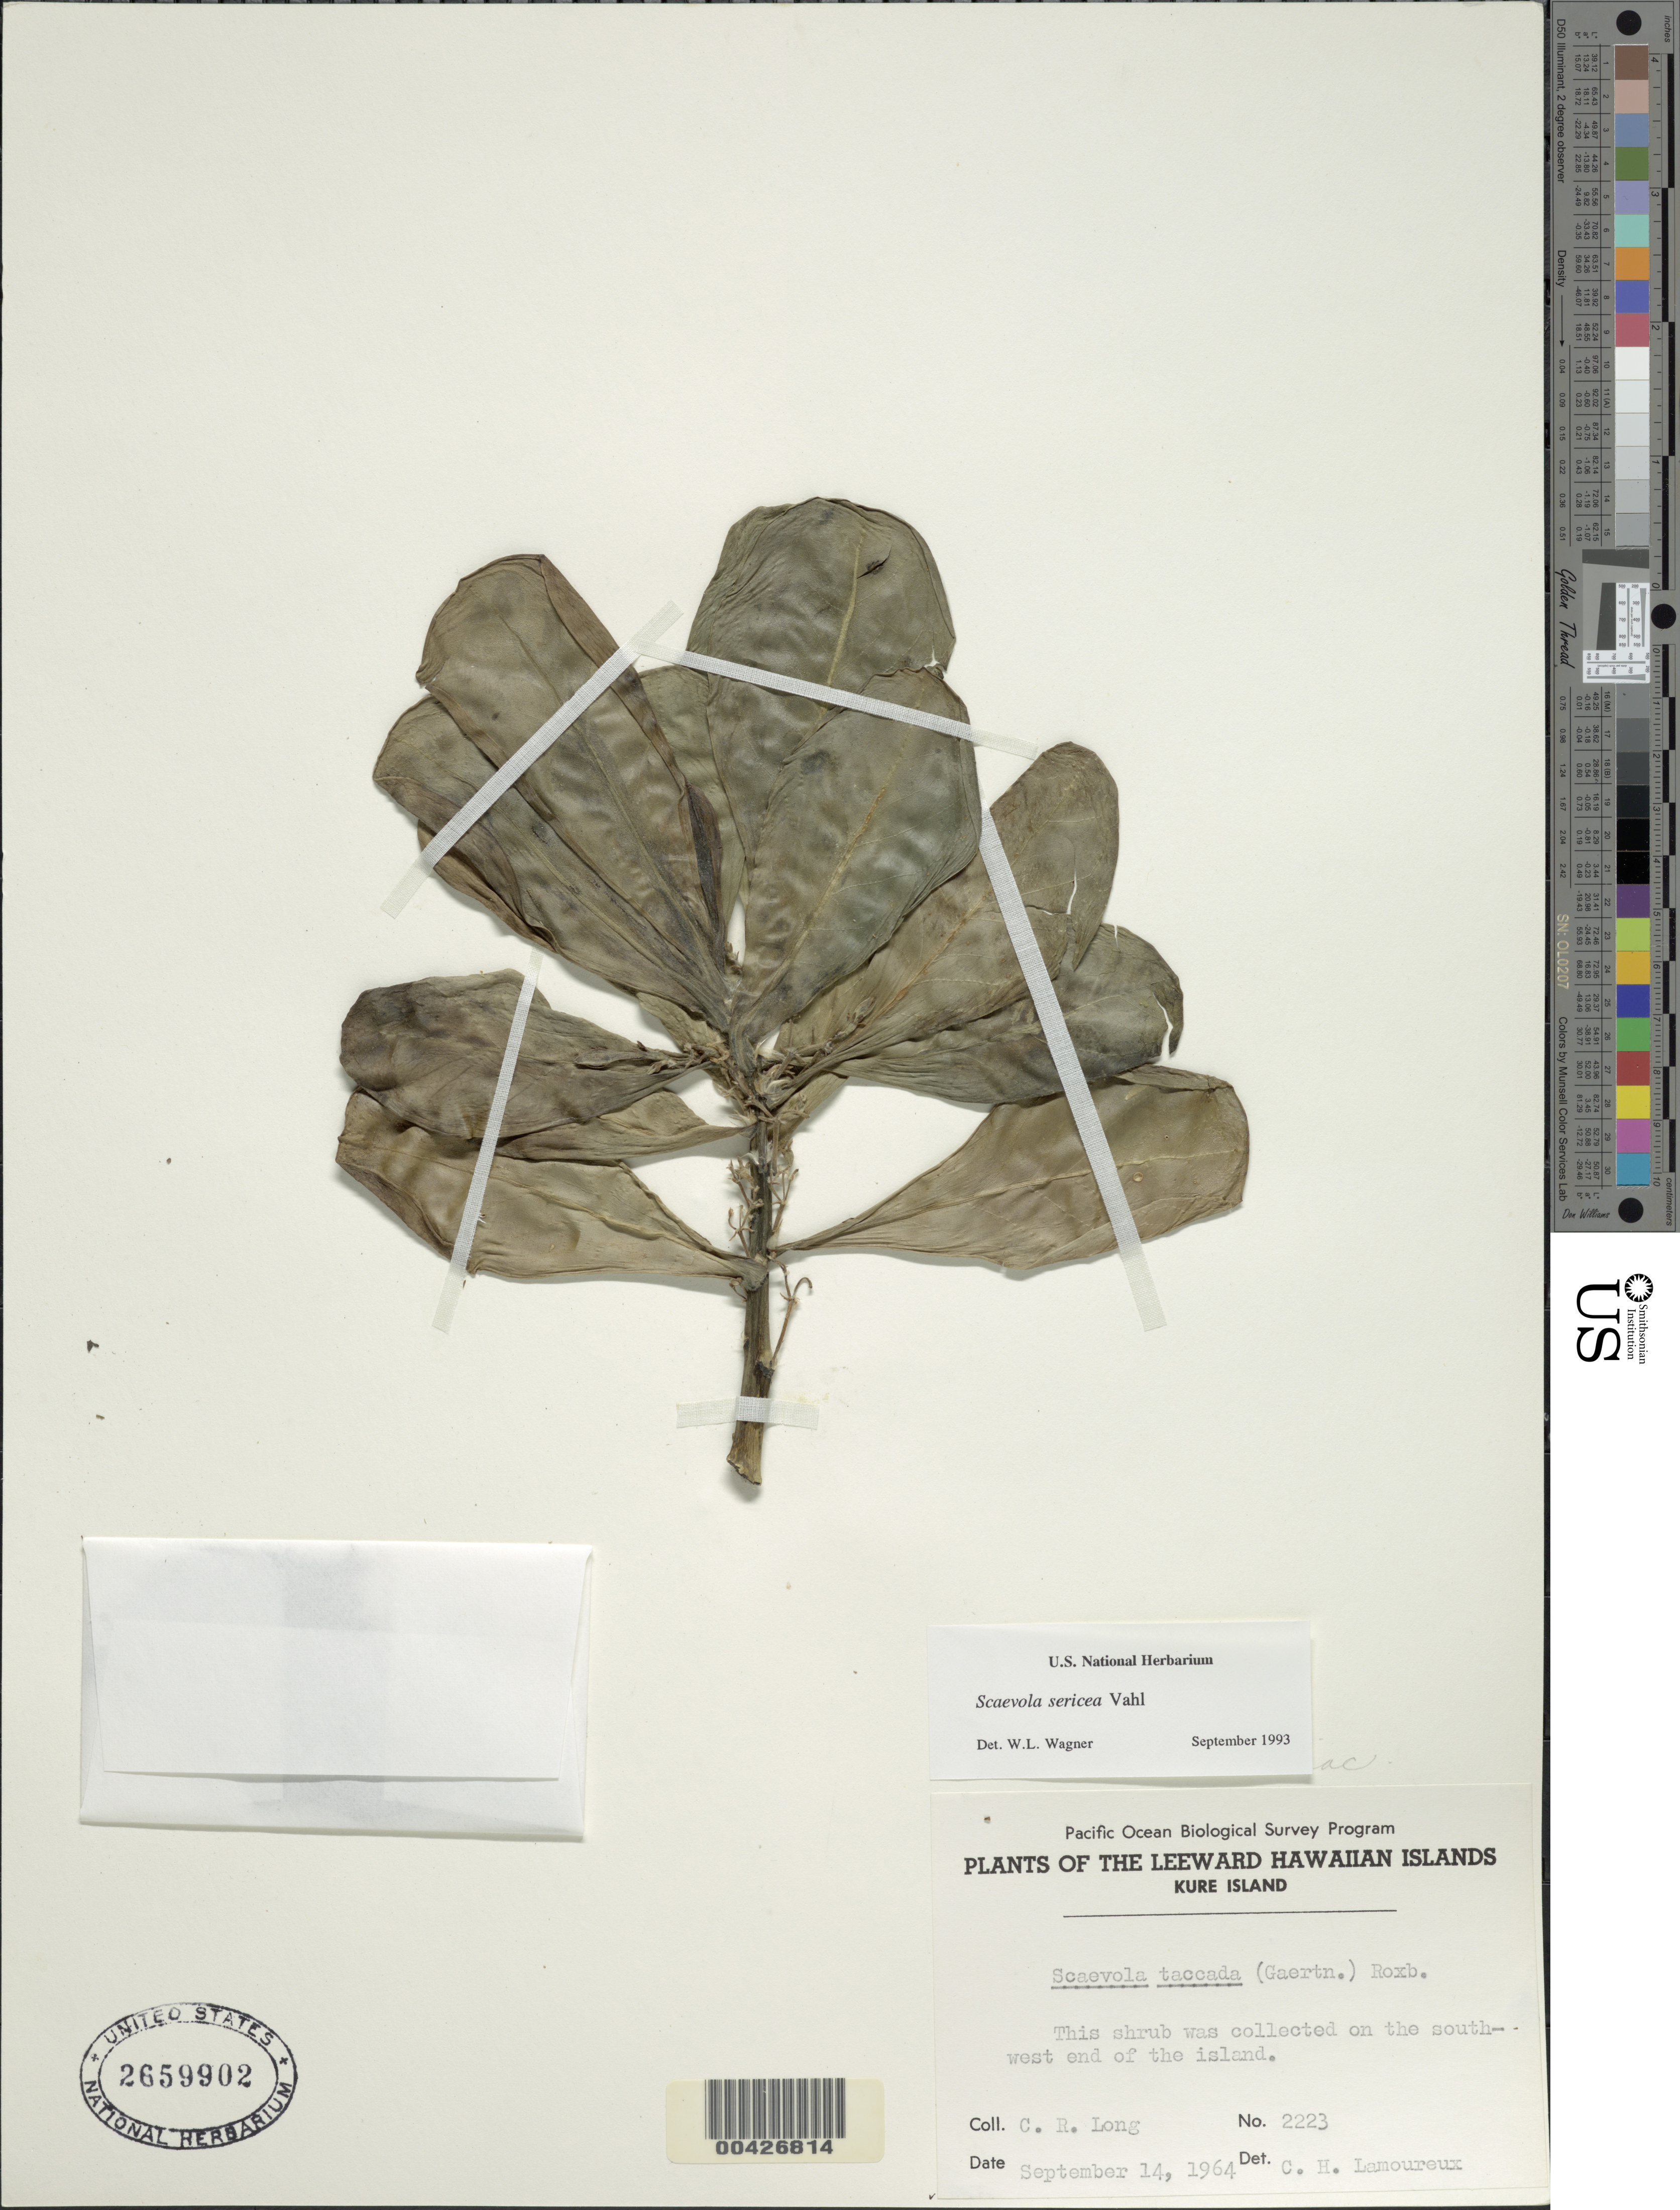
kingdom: Plantae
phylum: Tracheophyta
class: Magnoliopsida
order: Asterales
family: Goodeniaceae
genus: Scaevola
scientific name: Scaevola taccada var. taccada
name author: (Gaertn.) Roxb.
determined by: Wagner, W. L., (BOT), Smithsonian Institution - National Museum of Natural History (UNITED STATES)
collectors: C. Long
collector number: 2223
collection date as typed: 14 Sep 1964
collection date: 1964-09-14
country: United States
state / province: Hawaii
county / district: Honolulu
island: Kure Atoll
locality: SW end of Kure Islet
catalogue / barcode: US 2659902